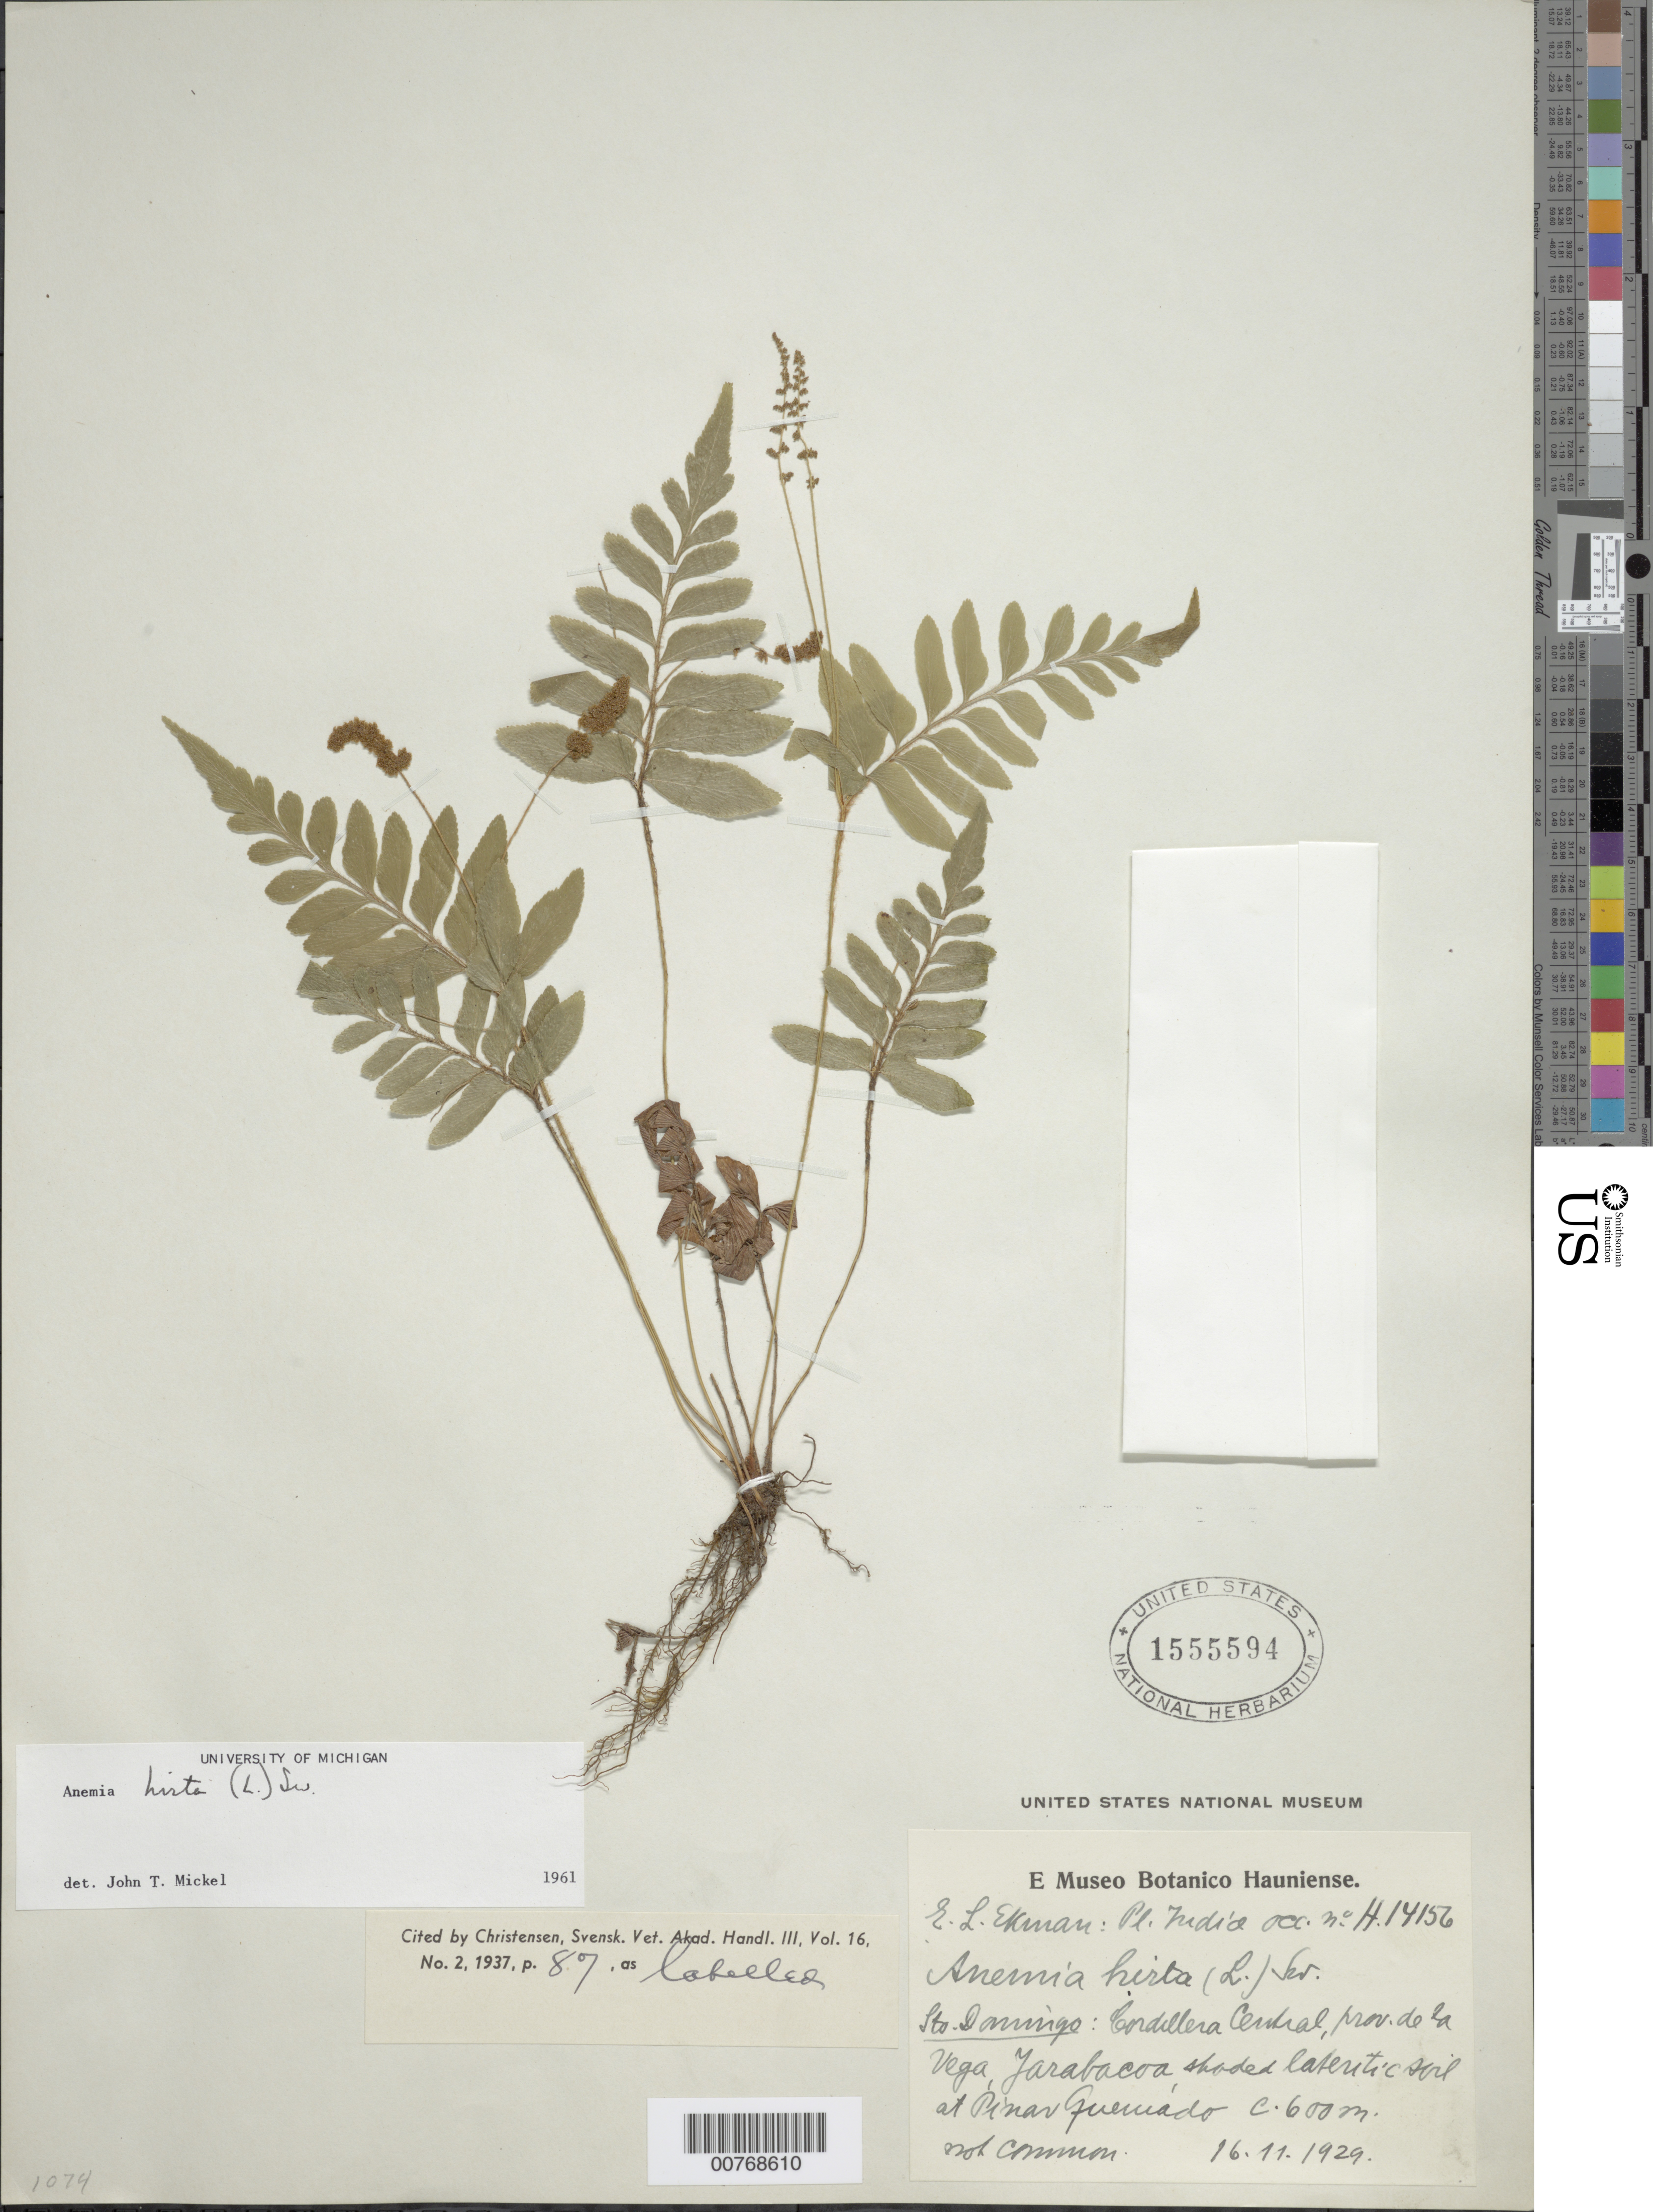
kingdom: Plantae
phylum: Tracheophyta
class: Polypodiopsida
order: Schizaeales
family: Anemiaceae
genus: Anemia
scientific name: Anemia hirta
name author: (L.) Sw.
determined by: Mickel, J. T., (NY), New York Botanical Garden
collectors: E. L. Ekman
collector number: H 14156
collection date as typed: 16 Nov 1929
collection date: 1929-11-16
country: Dominican Republic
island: Hispaniola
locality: Cordillera Central, Provincia de la Vega, Jarabacoa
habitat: Shaded lateritic soil, pinar quemado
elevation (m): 600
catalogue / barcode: US 1555594